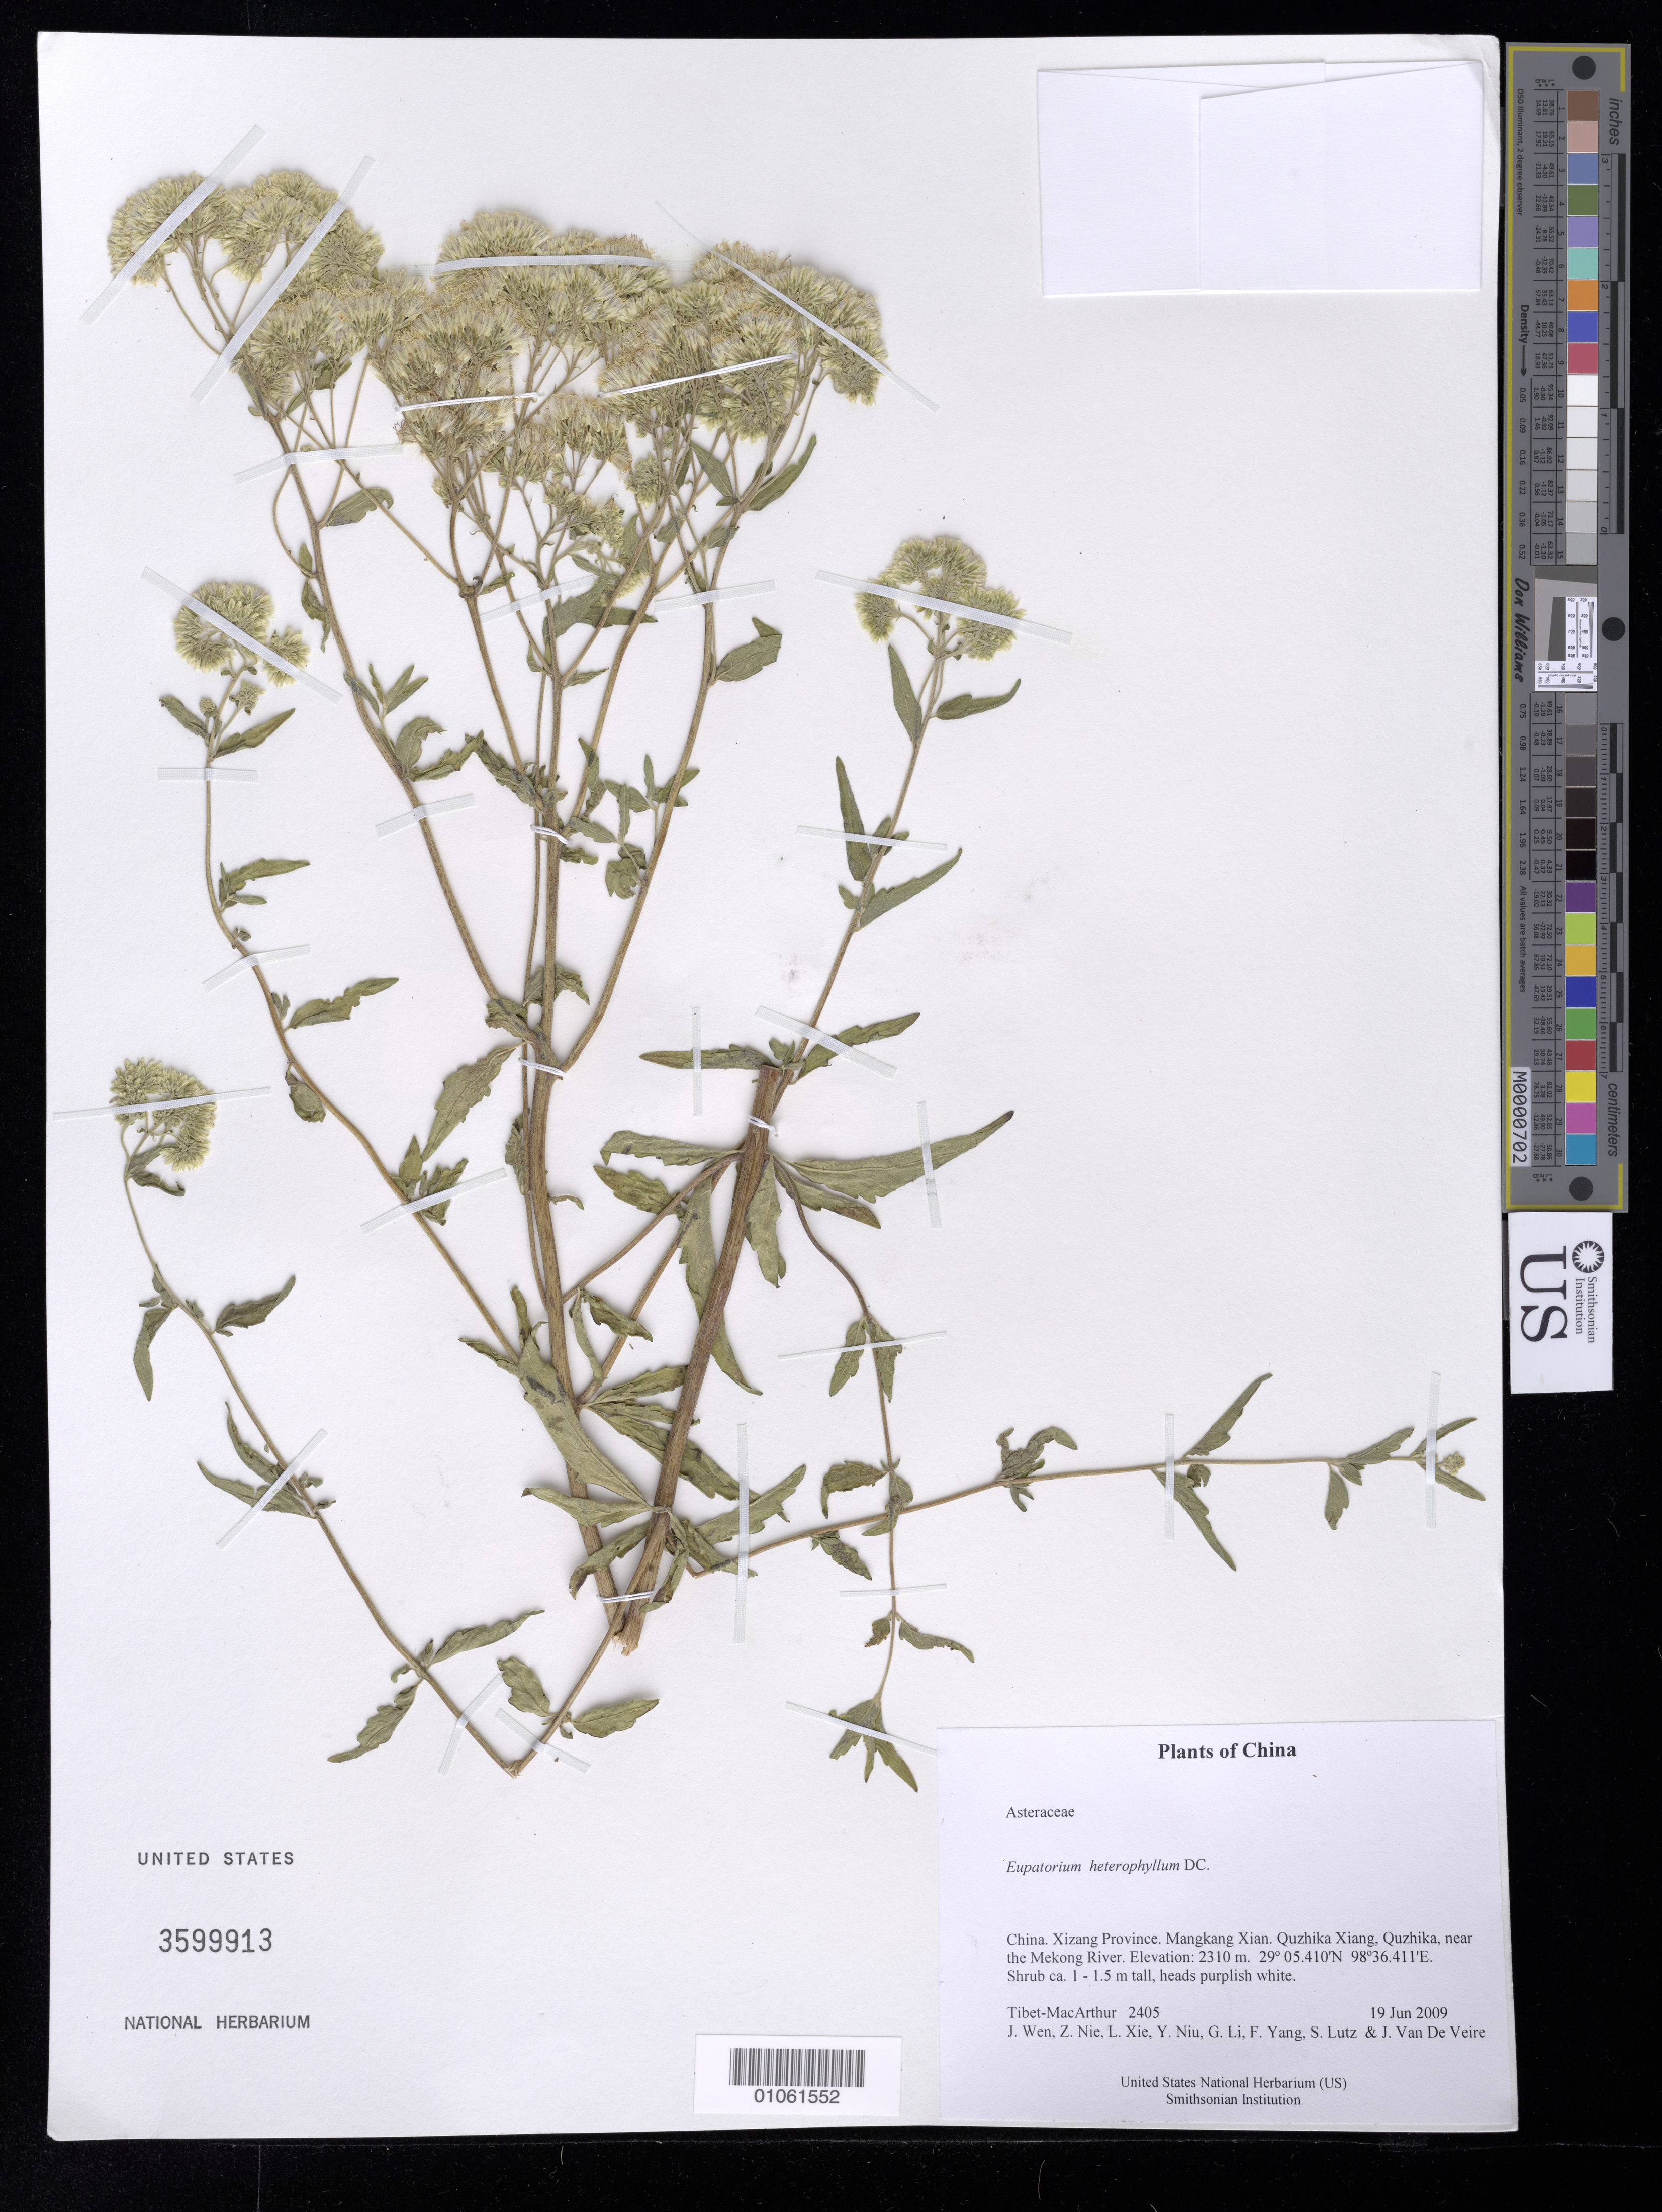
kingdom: Plantae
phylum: Tracheophyta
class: Magnoliopsida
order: Asterales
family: Asteraceae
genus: Eupatorium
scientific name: Eupatorium heterophyllum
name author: DC.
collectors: Tibet-MacArthur, J. Wen, Z. Nie, L. Xie, Y. Niu, G. Li, F. Yang, S. Lutz & J. Van De Veire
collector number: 2405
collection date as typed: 19 Jun 2009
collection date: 2009-06-19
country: China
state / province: Xizang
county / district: Mangkang Xian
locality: Quzhika Xiang, Quzhika, near the Mekong River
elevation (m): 2310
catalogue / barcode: US 3599913